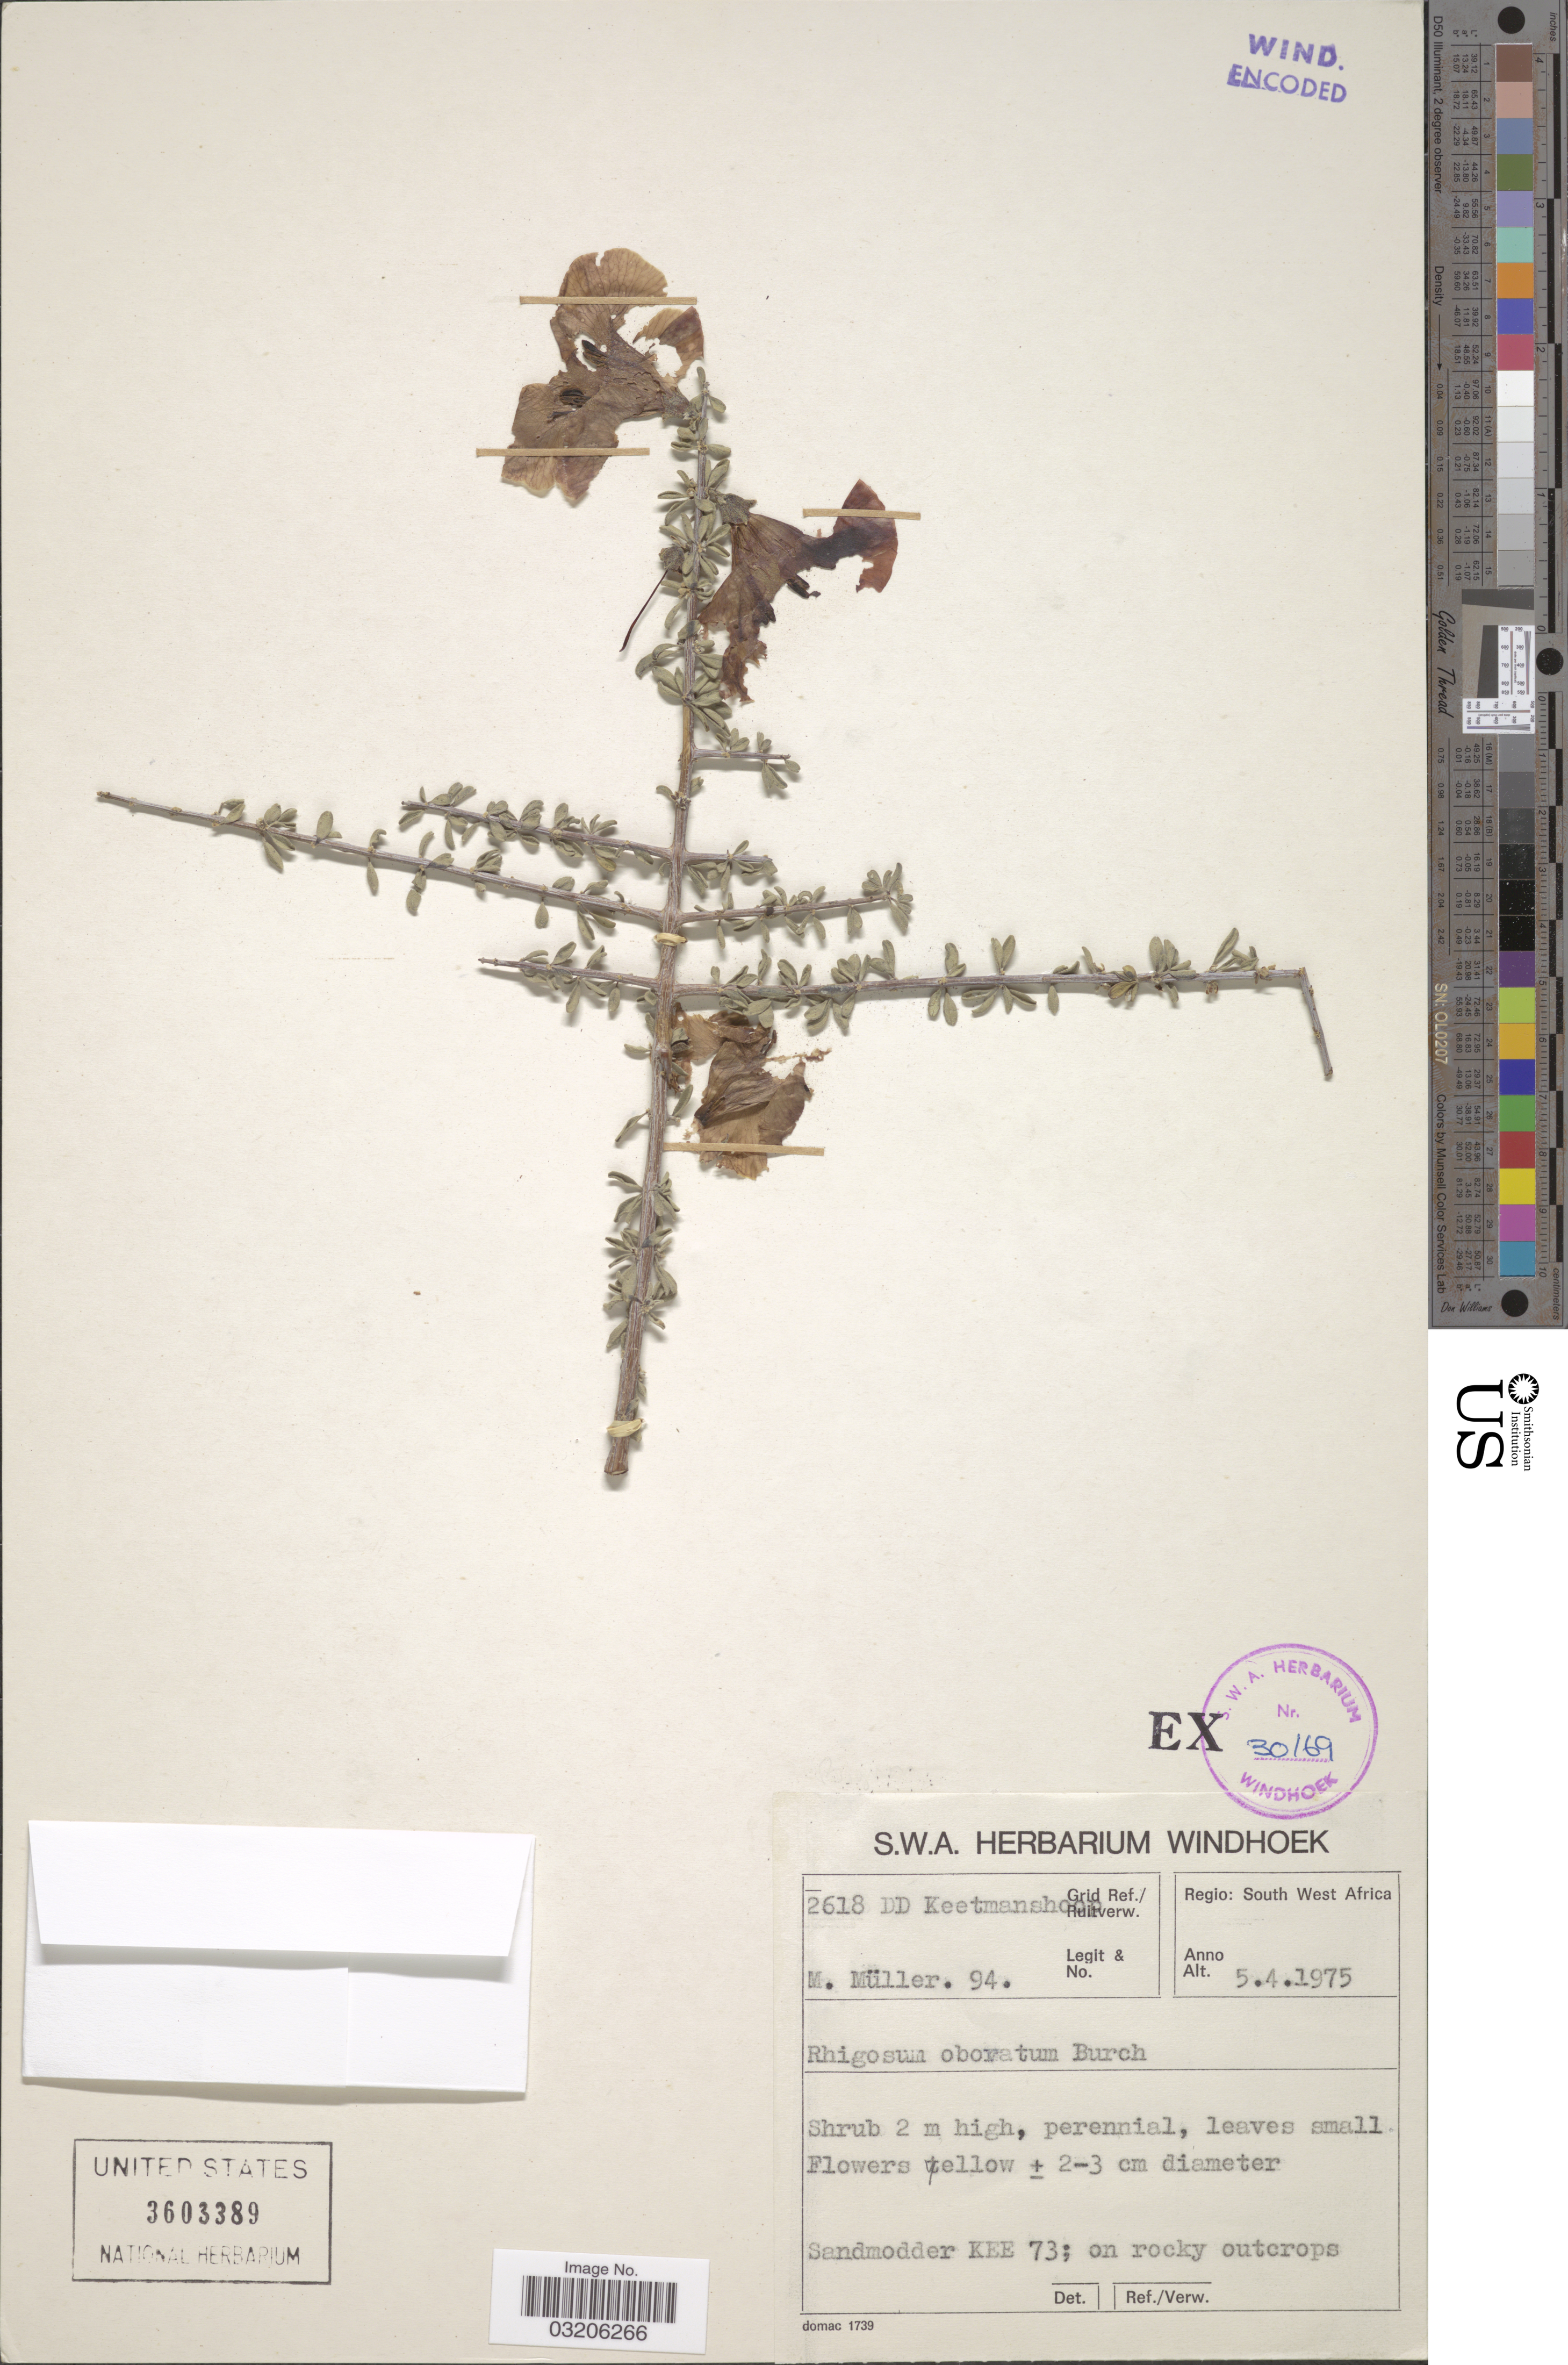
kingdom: Plantae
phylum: Tracheophyta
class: Magnoliopsida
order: Lamiales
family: Bignoniaceae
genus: Rhigozum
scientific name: Rhigozum obovatum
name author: Burch.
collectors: M. Müller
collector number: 94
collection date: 1975-04-05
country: Namibia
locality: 2618 DD Keetmanshoop Grid Ref. Regio South West Africa.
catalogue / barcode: US 3603389